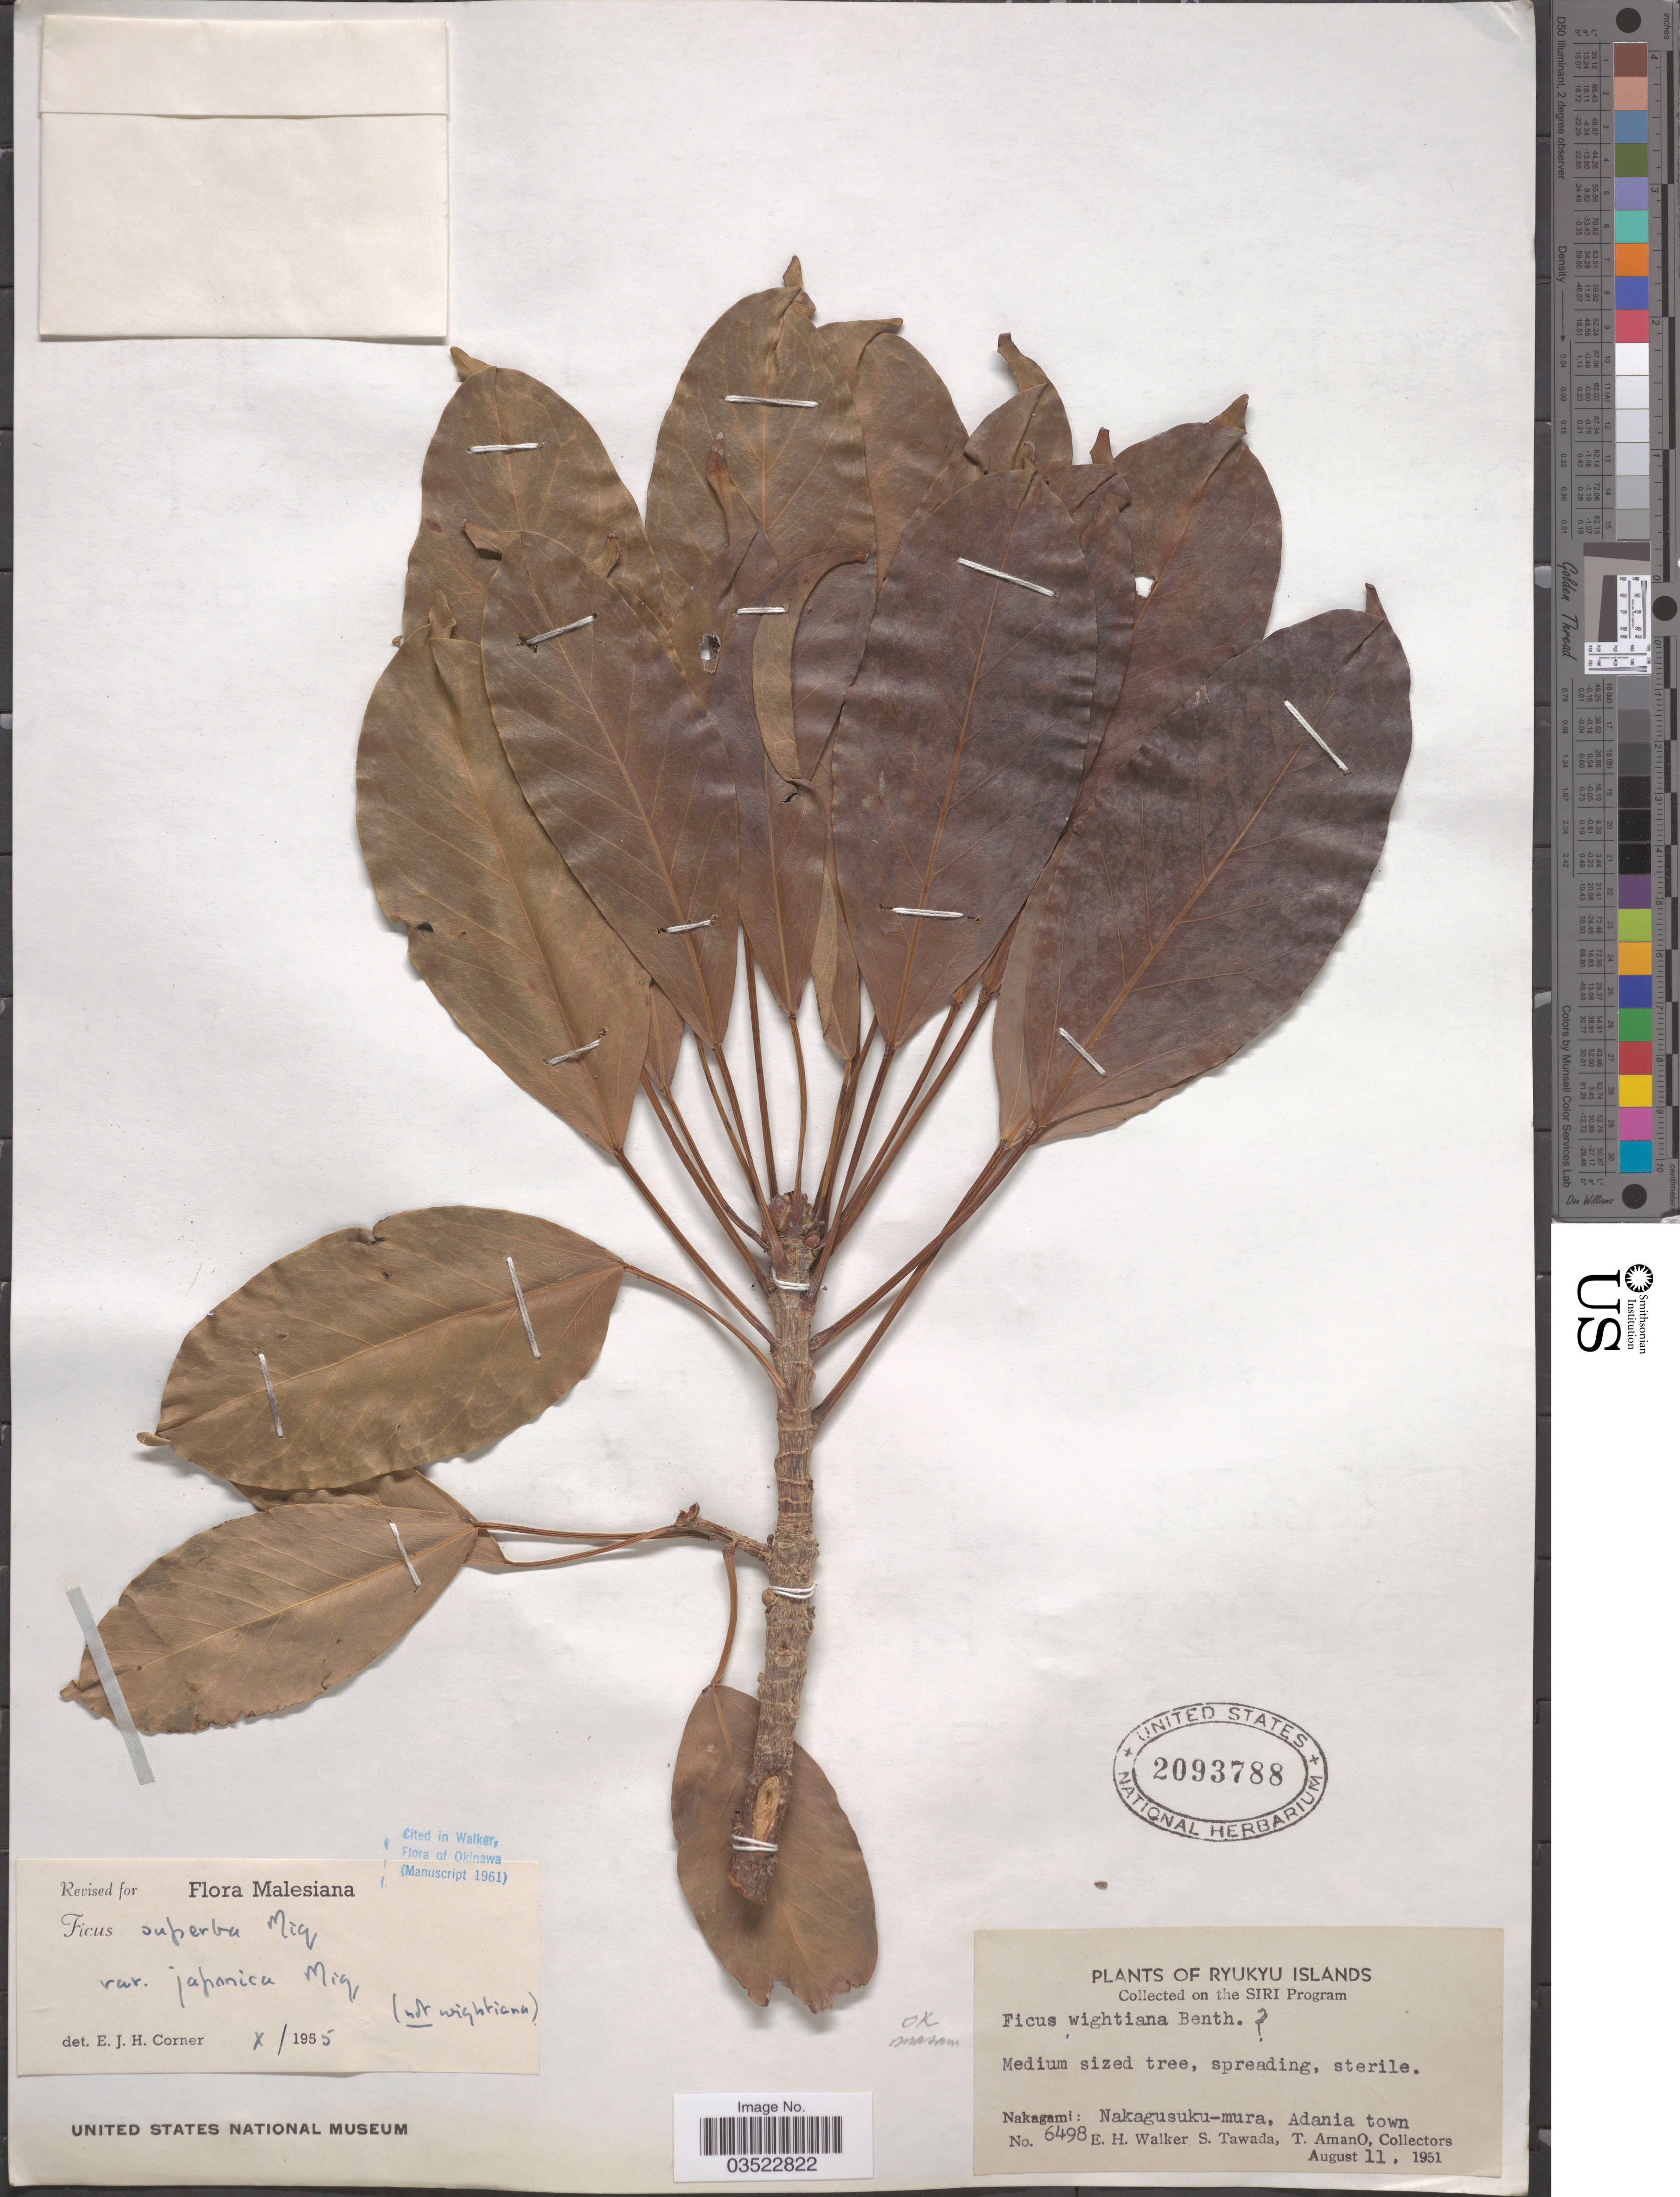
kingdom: Plantae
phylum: Tracheophyta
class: Magnoliopsida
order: Rosales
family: Moraceae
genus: Ficus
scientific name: Ficus superba var. japonica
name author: Miq.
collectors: E. H. Walker, S. Tawada & T. Amano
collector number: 6498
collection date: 1951-08-11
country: Japan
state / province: Okinawa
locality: Ryukyu Islands. Nakagami: Nakagusuku-mura, Adania town.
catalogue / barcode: US 2093788